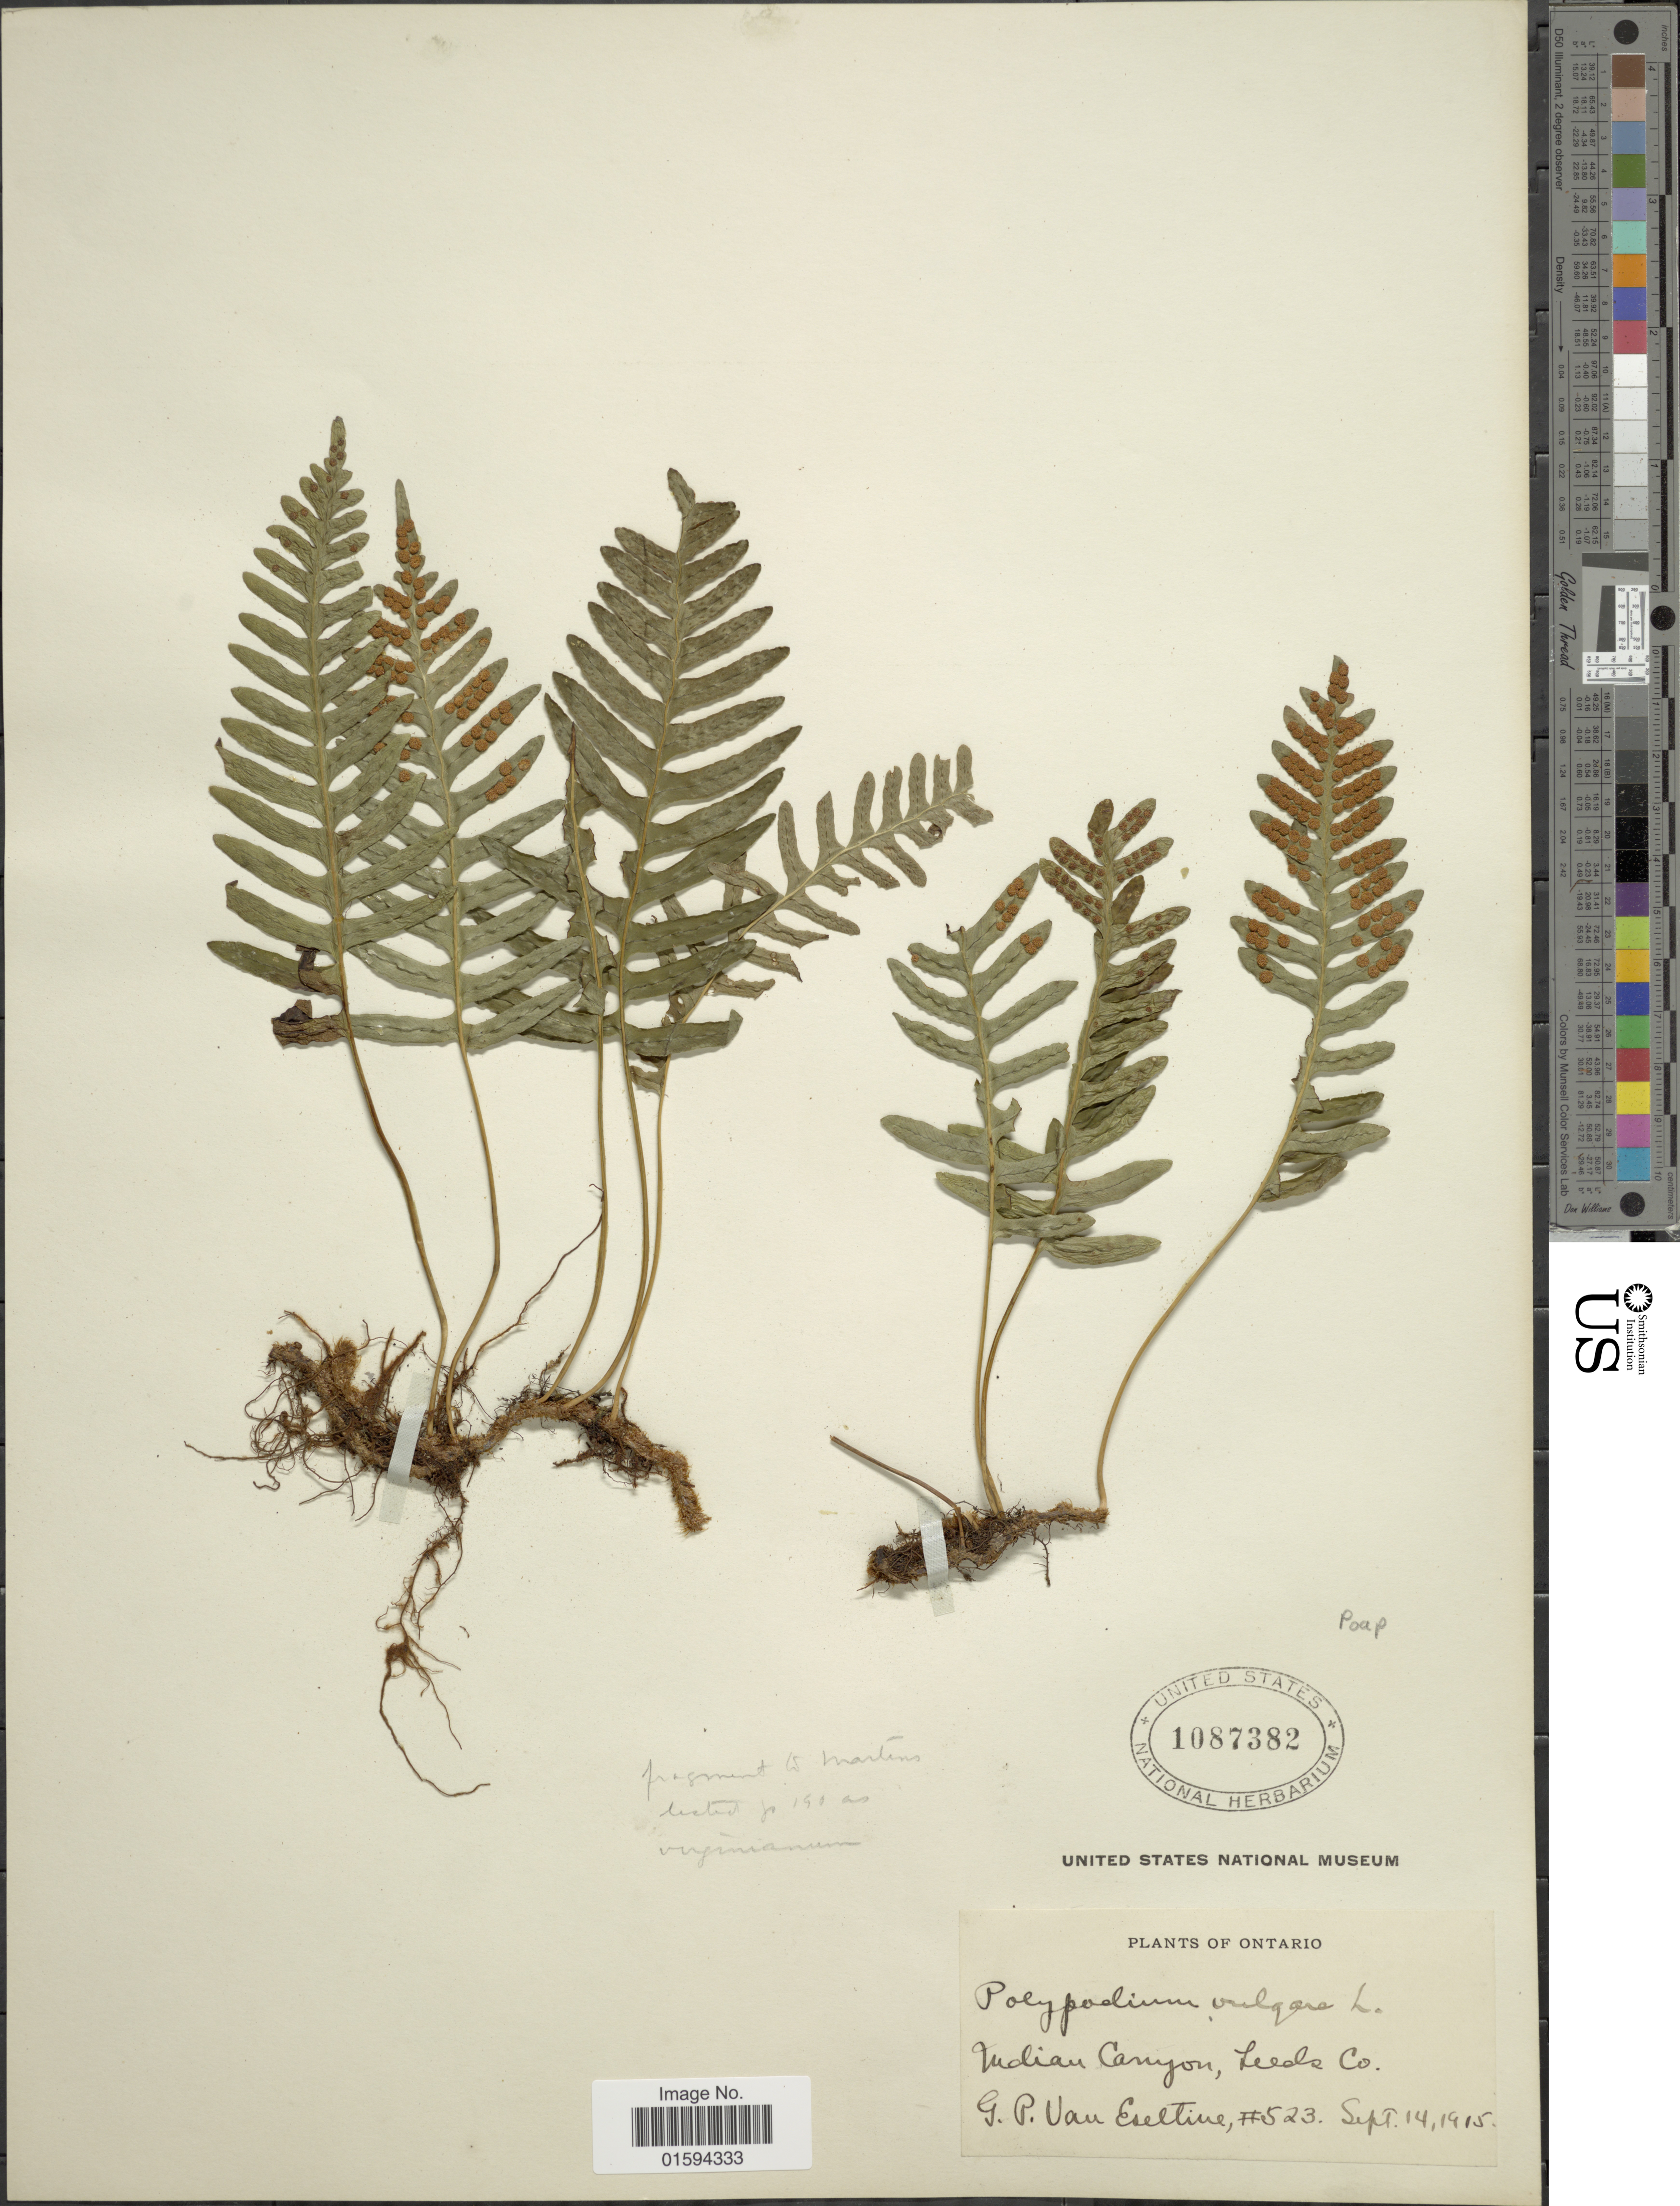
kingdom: Plantae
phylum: Tracheophyta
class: Polypodiopsida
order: Polypodiales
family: Polypodiaceae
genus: Polypodium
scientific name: Polypodium appalachianum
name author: Haufler & Windham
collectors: G. P. Van Eseltine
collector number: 523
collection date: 1915-09-14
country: Canada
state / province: Ontario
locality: Indian Canyon, Leeds Co.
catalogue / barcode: US 1087382